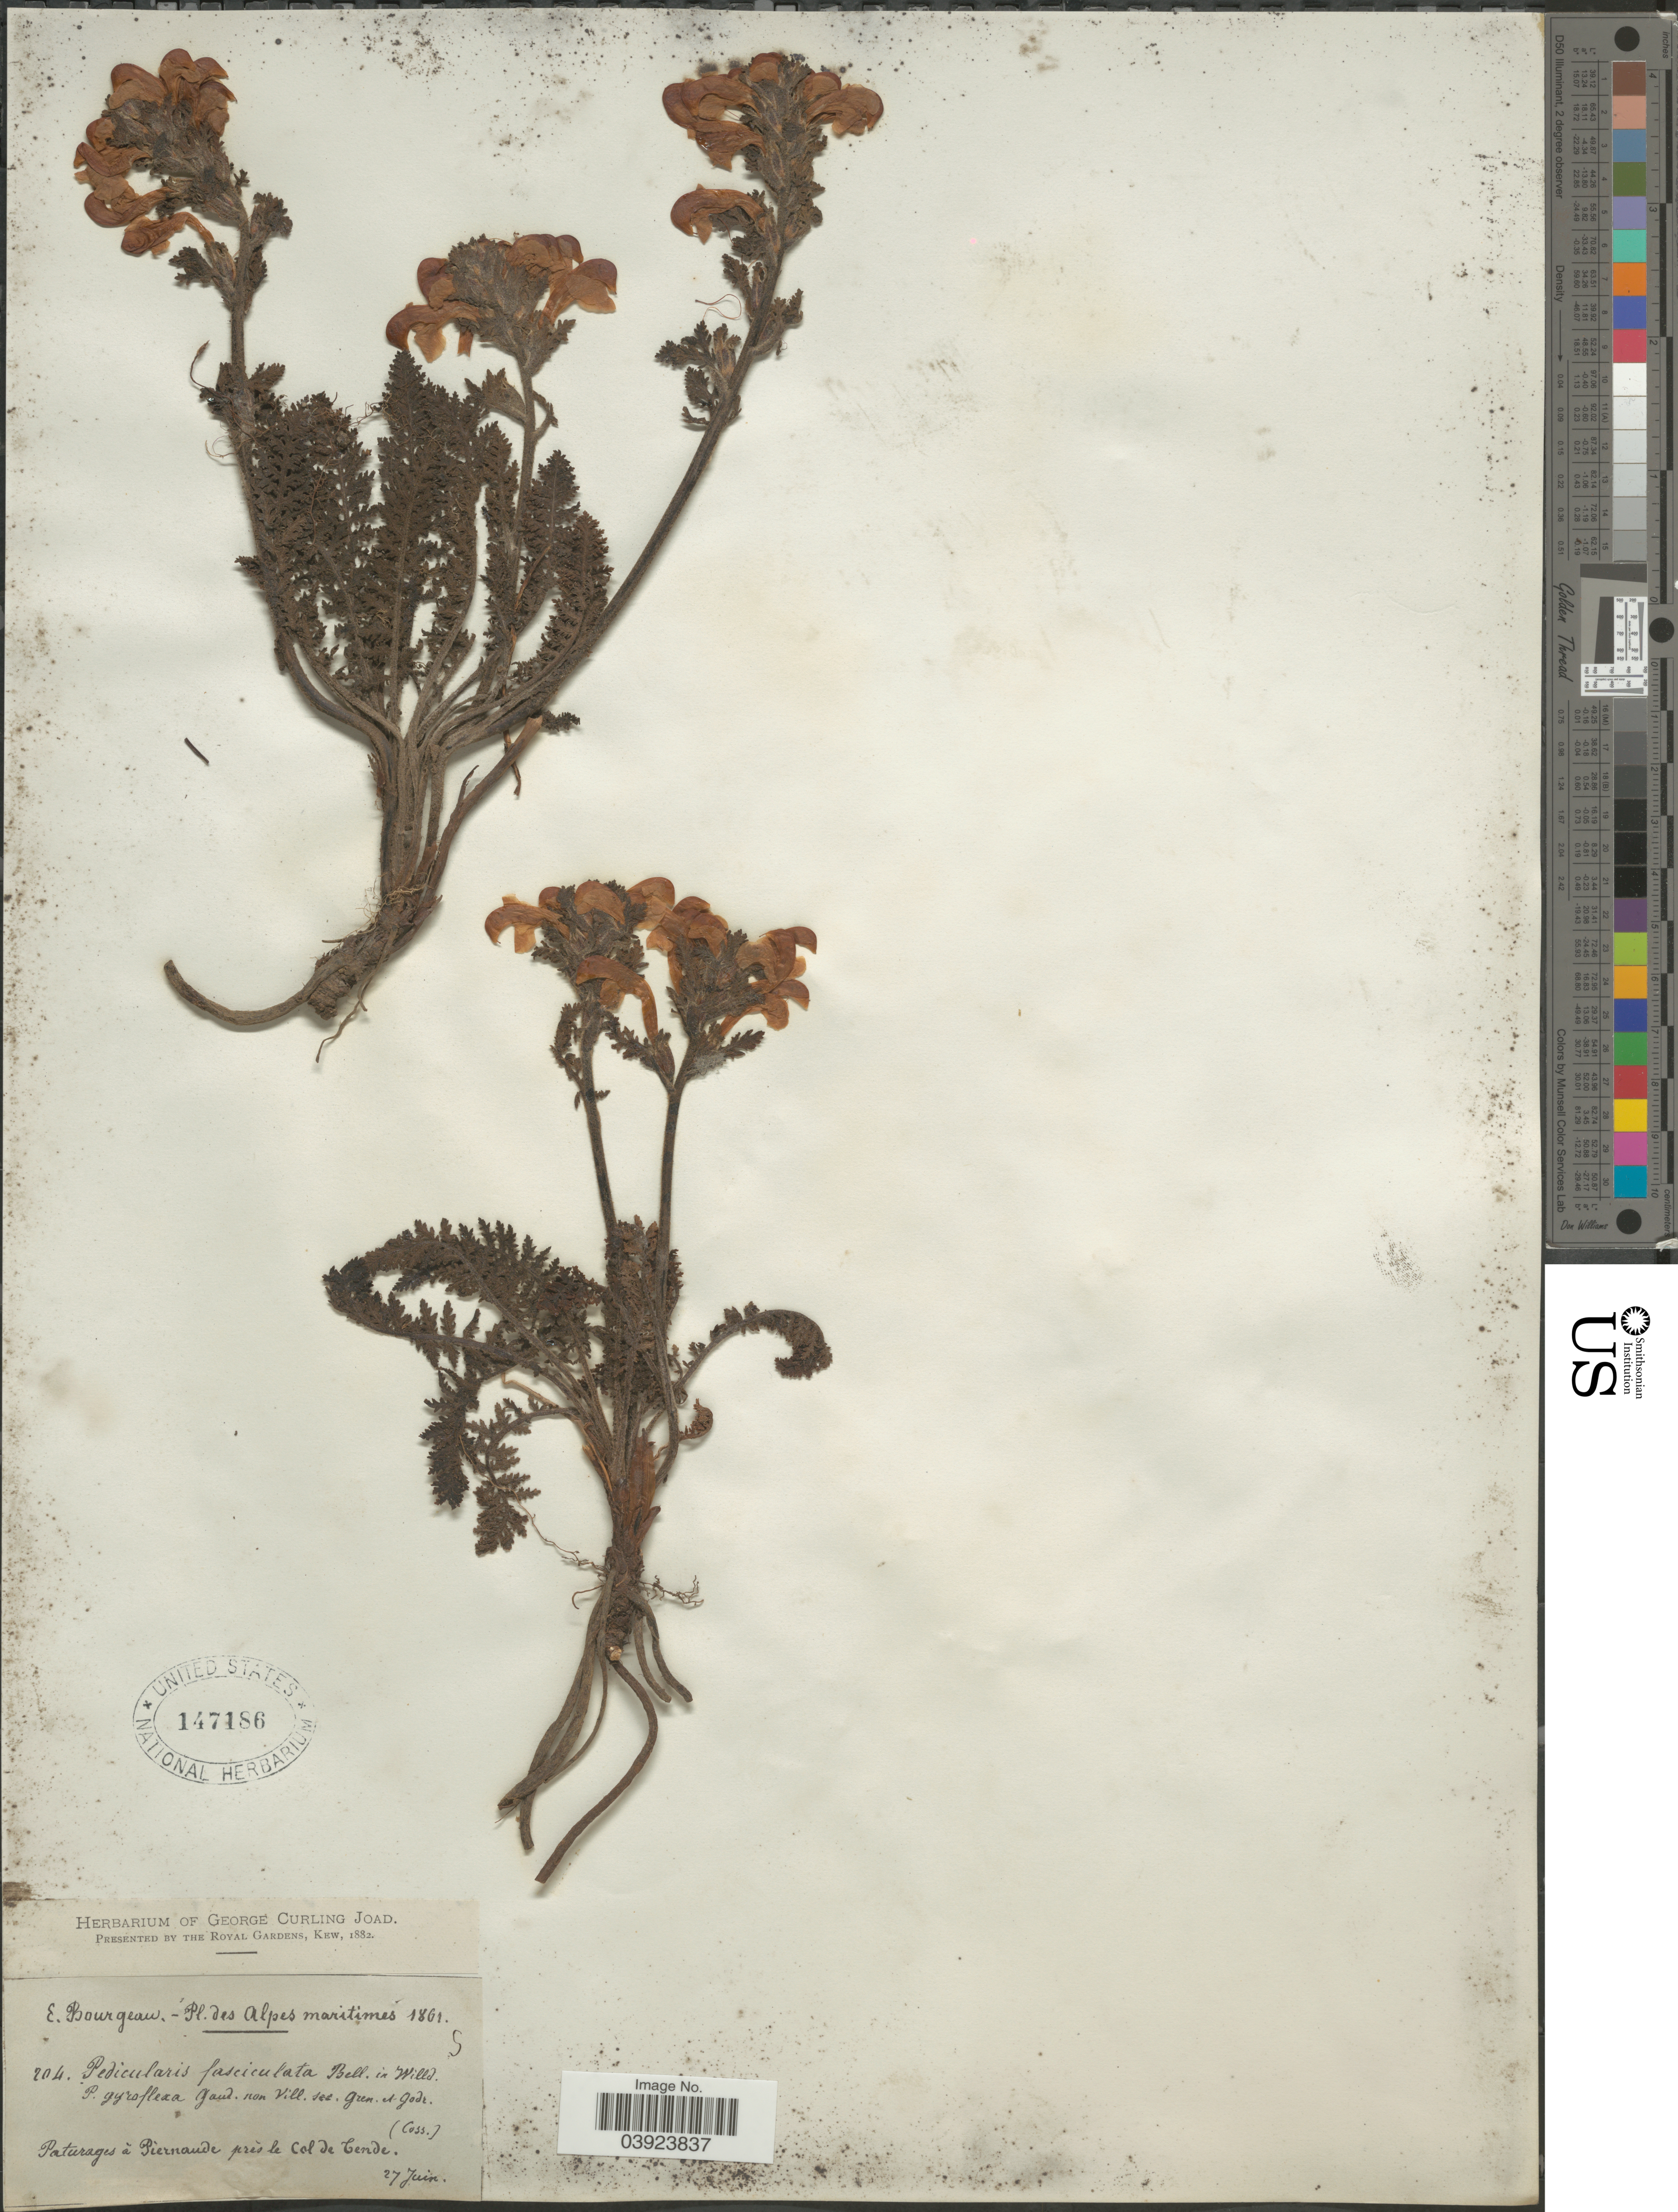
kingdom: Plantae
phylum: Tracheophyta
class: Magnoliopsida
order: Lamiales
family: Orobanchaceae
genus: Pedicularis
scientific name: Pedicularis fasciculata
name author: Pollini ex Benth.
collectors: E. Bourgeau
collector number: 204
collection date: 1861-06-27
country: France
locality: Alpes maritimes. Paturages à Piernaude près le Col de Tende.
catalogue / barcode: US 147186